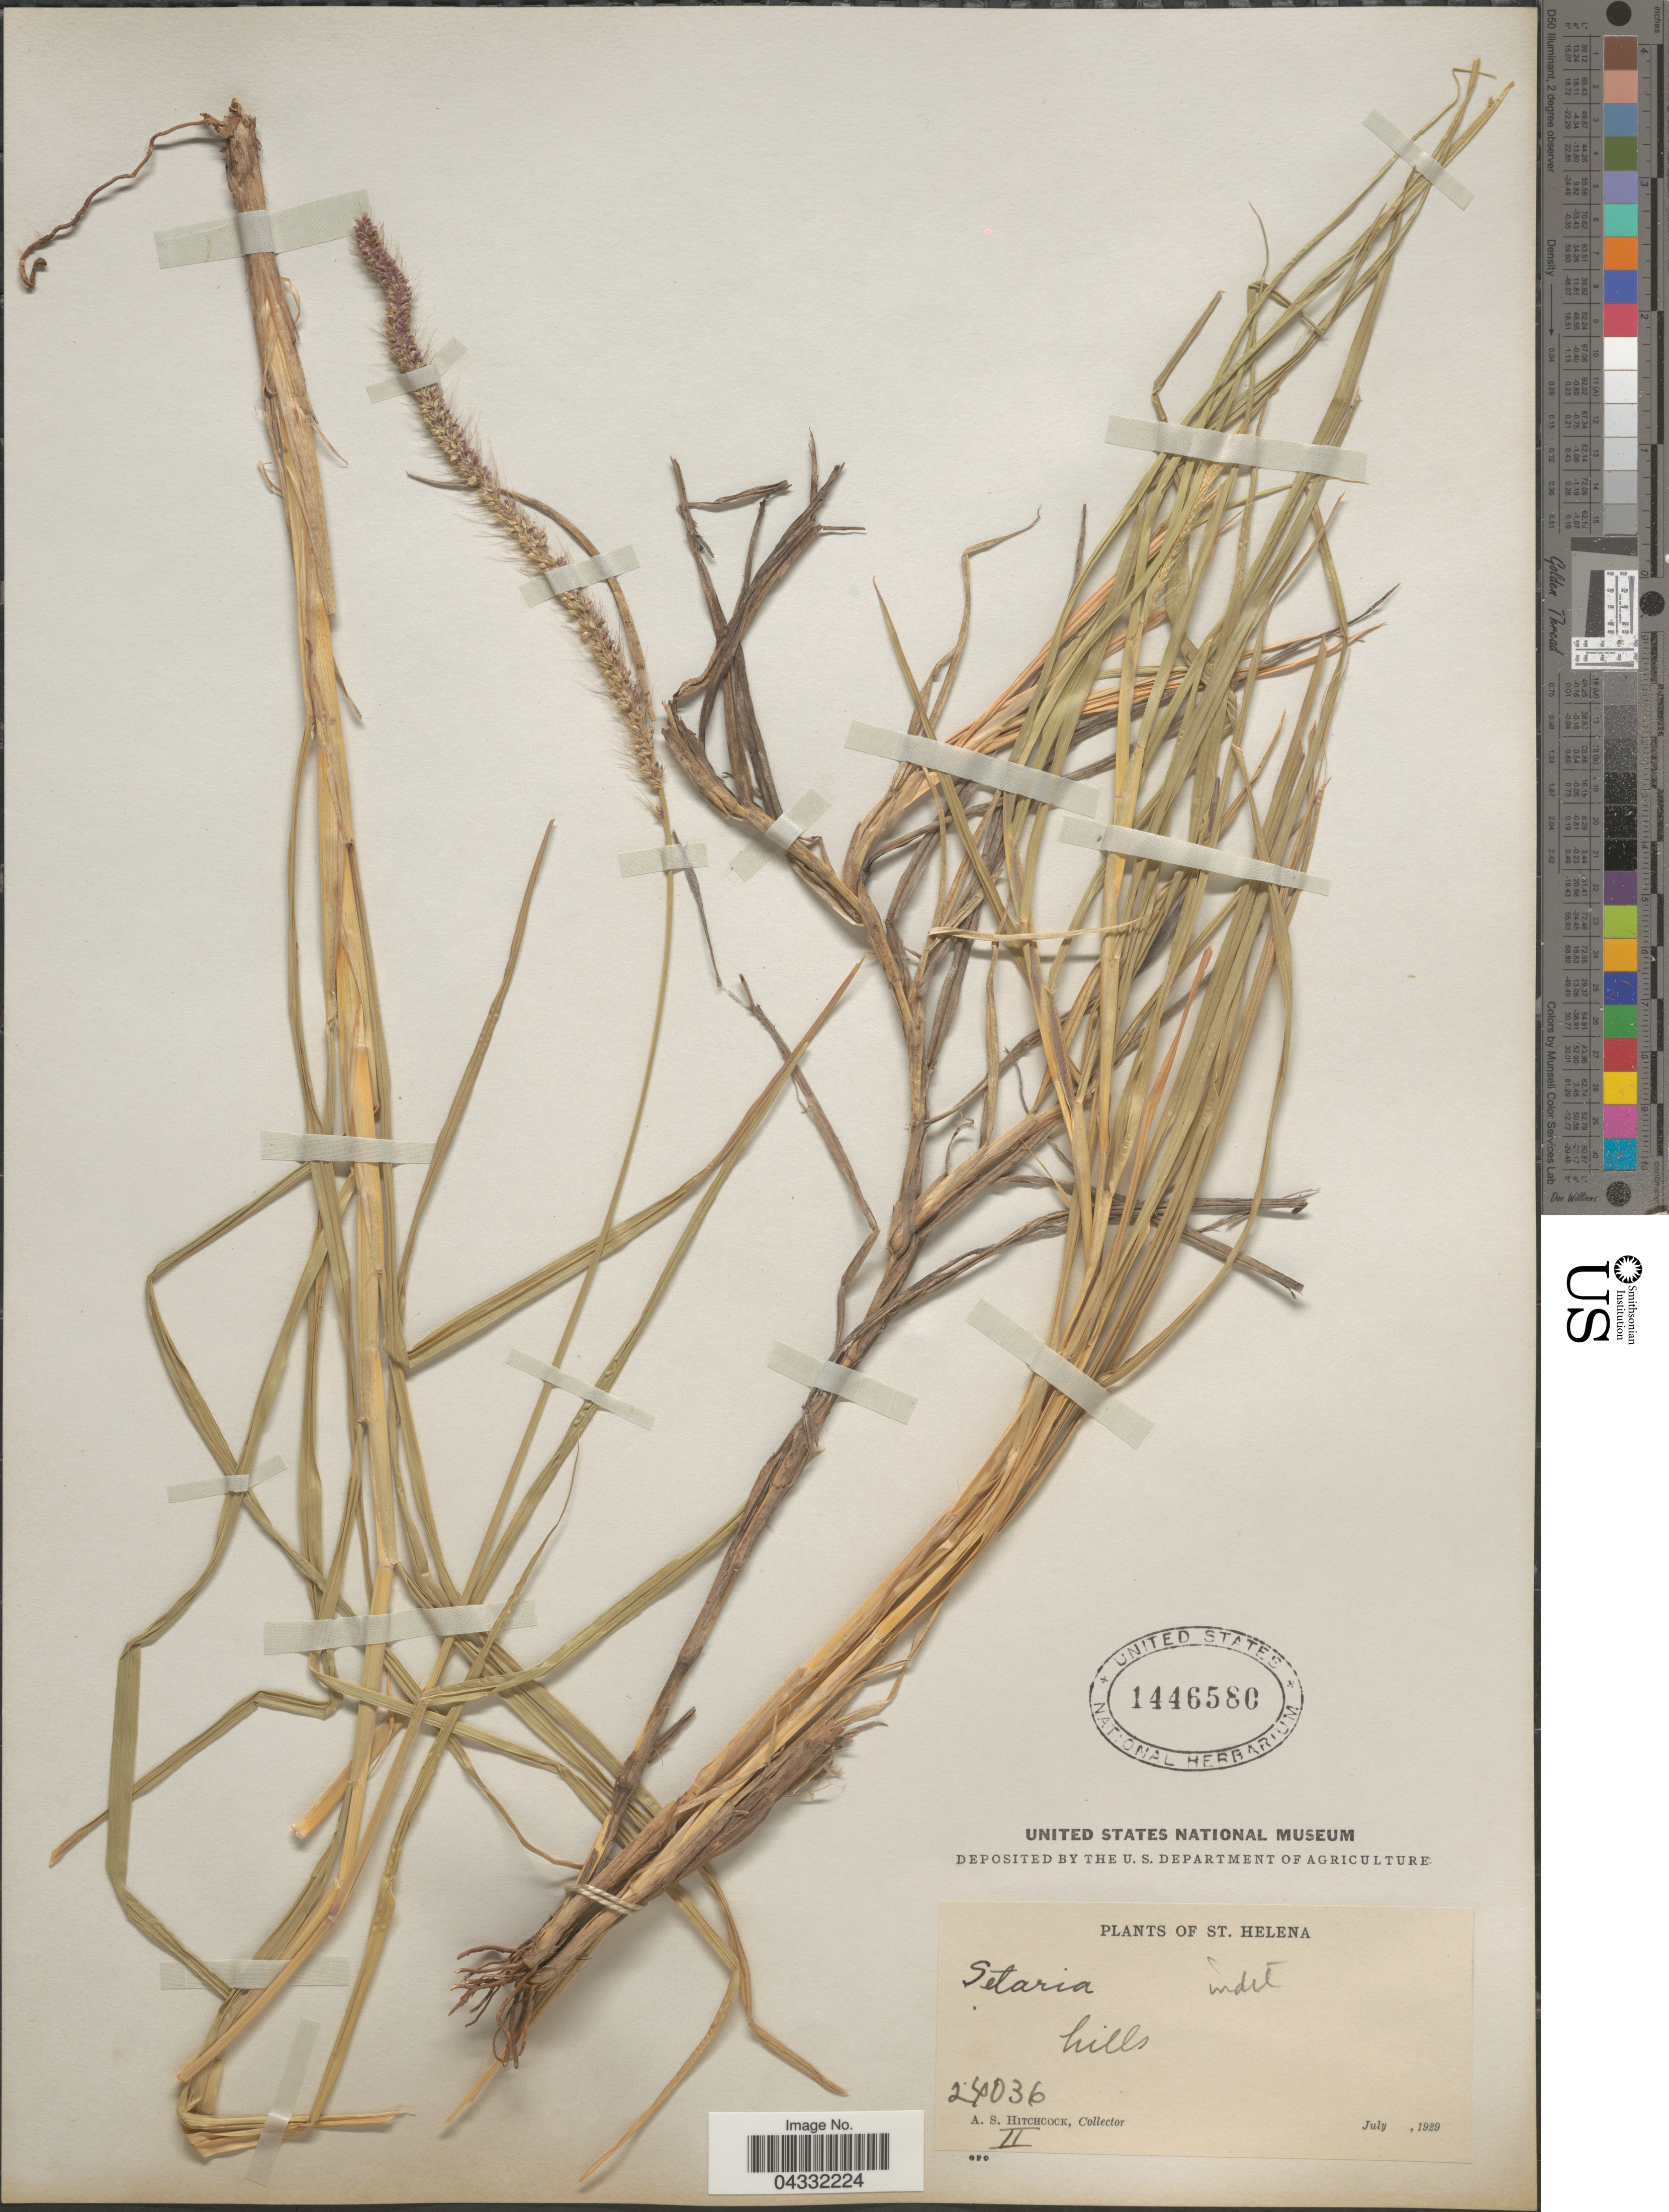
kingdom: Plantae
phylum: Tracheophyta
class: Liliopsida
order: Poales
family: Poaceae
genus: Setaria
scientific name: Setaria sp.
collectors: A. S. Hitchcock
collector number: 24036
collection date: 1929-07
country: St. Helena Islands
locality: St. Helena. Hills.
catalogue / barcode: US 1446580